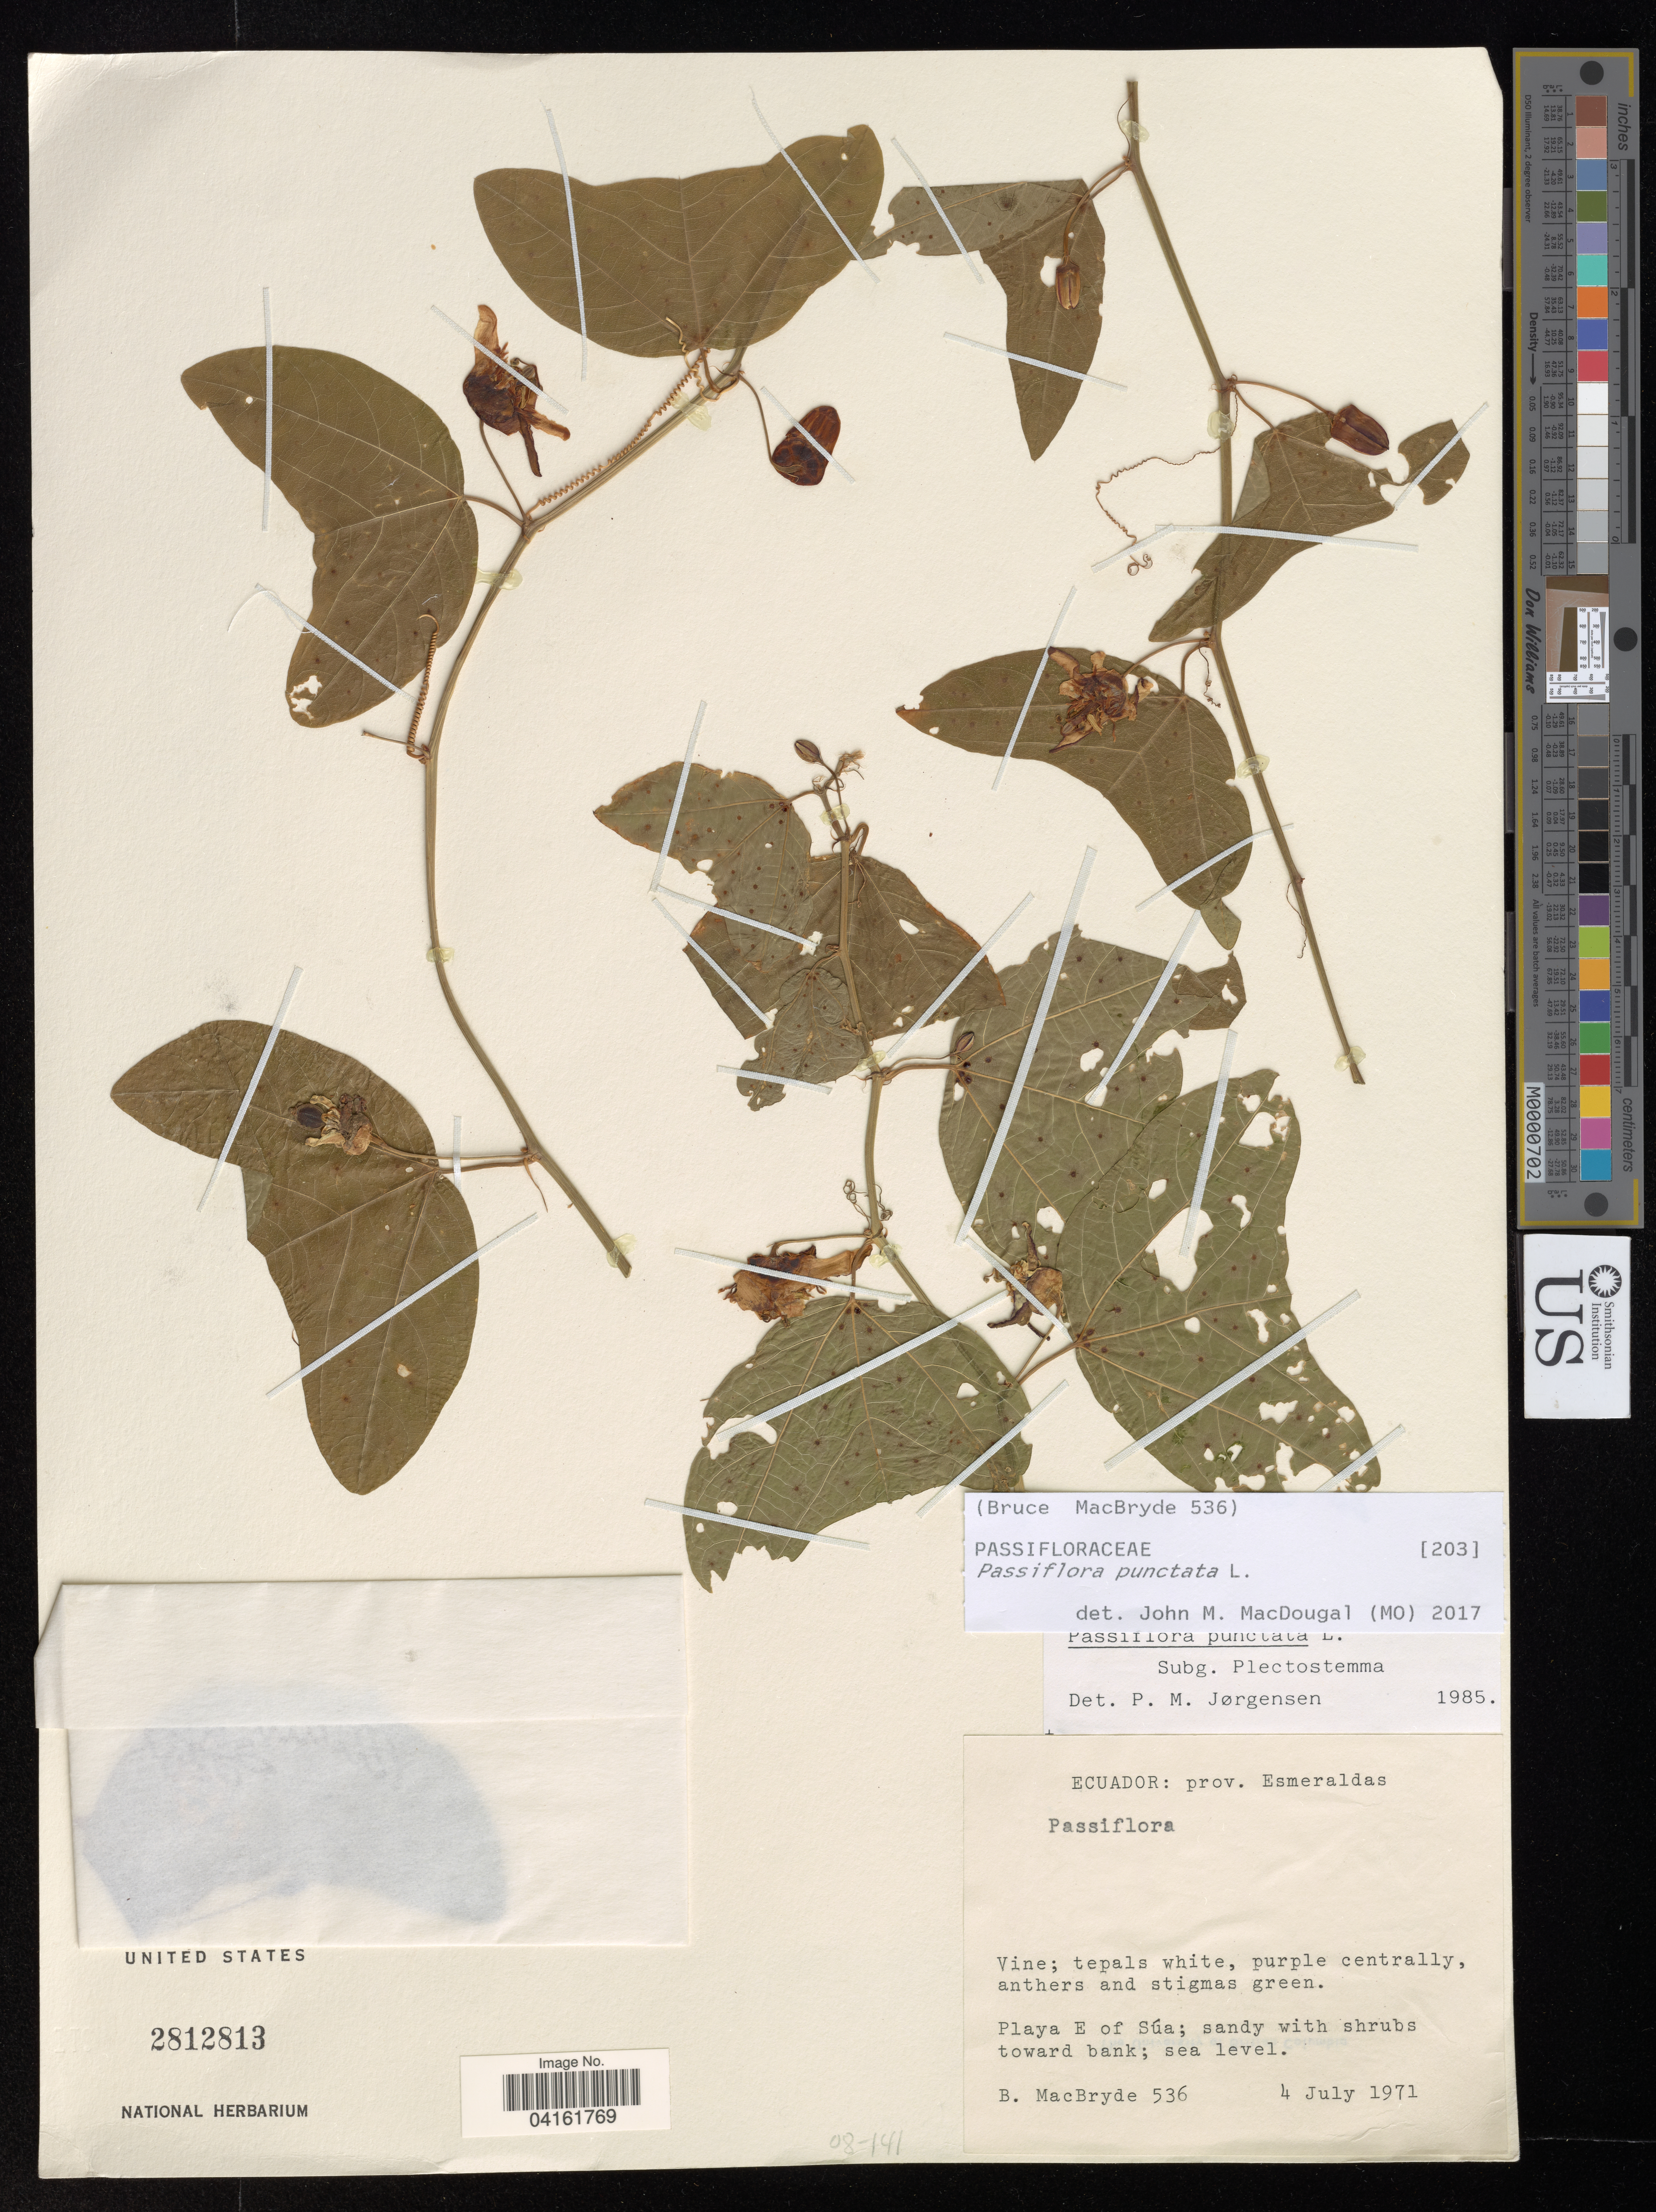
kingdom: Plantae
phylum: Tracheophyta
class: Magnoliopsida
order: Malpighiales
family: Passifloraceae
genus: Passiflora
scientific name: Passiflora sp.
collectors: B. MacBryde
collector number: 536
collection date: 1971-07-04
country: Ecuador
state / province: Esmeraldas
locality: Playa E of Súa; sandy with shrubs toward bank.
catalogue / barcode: US 2812813